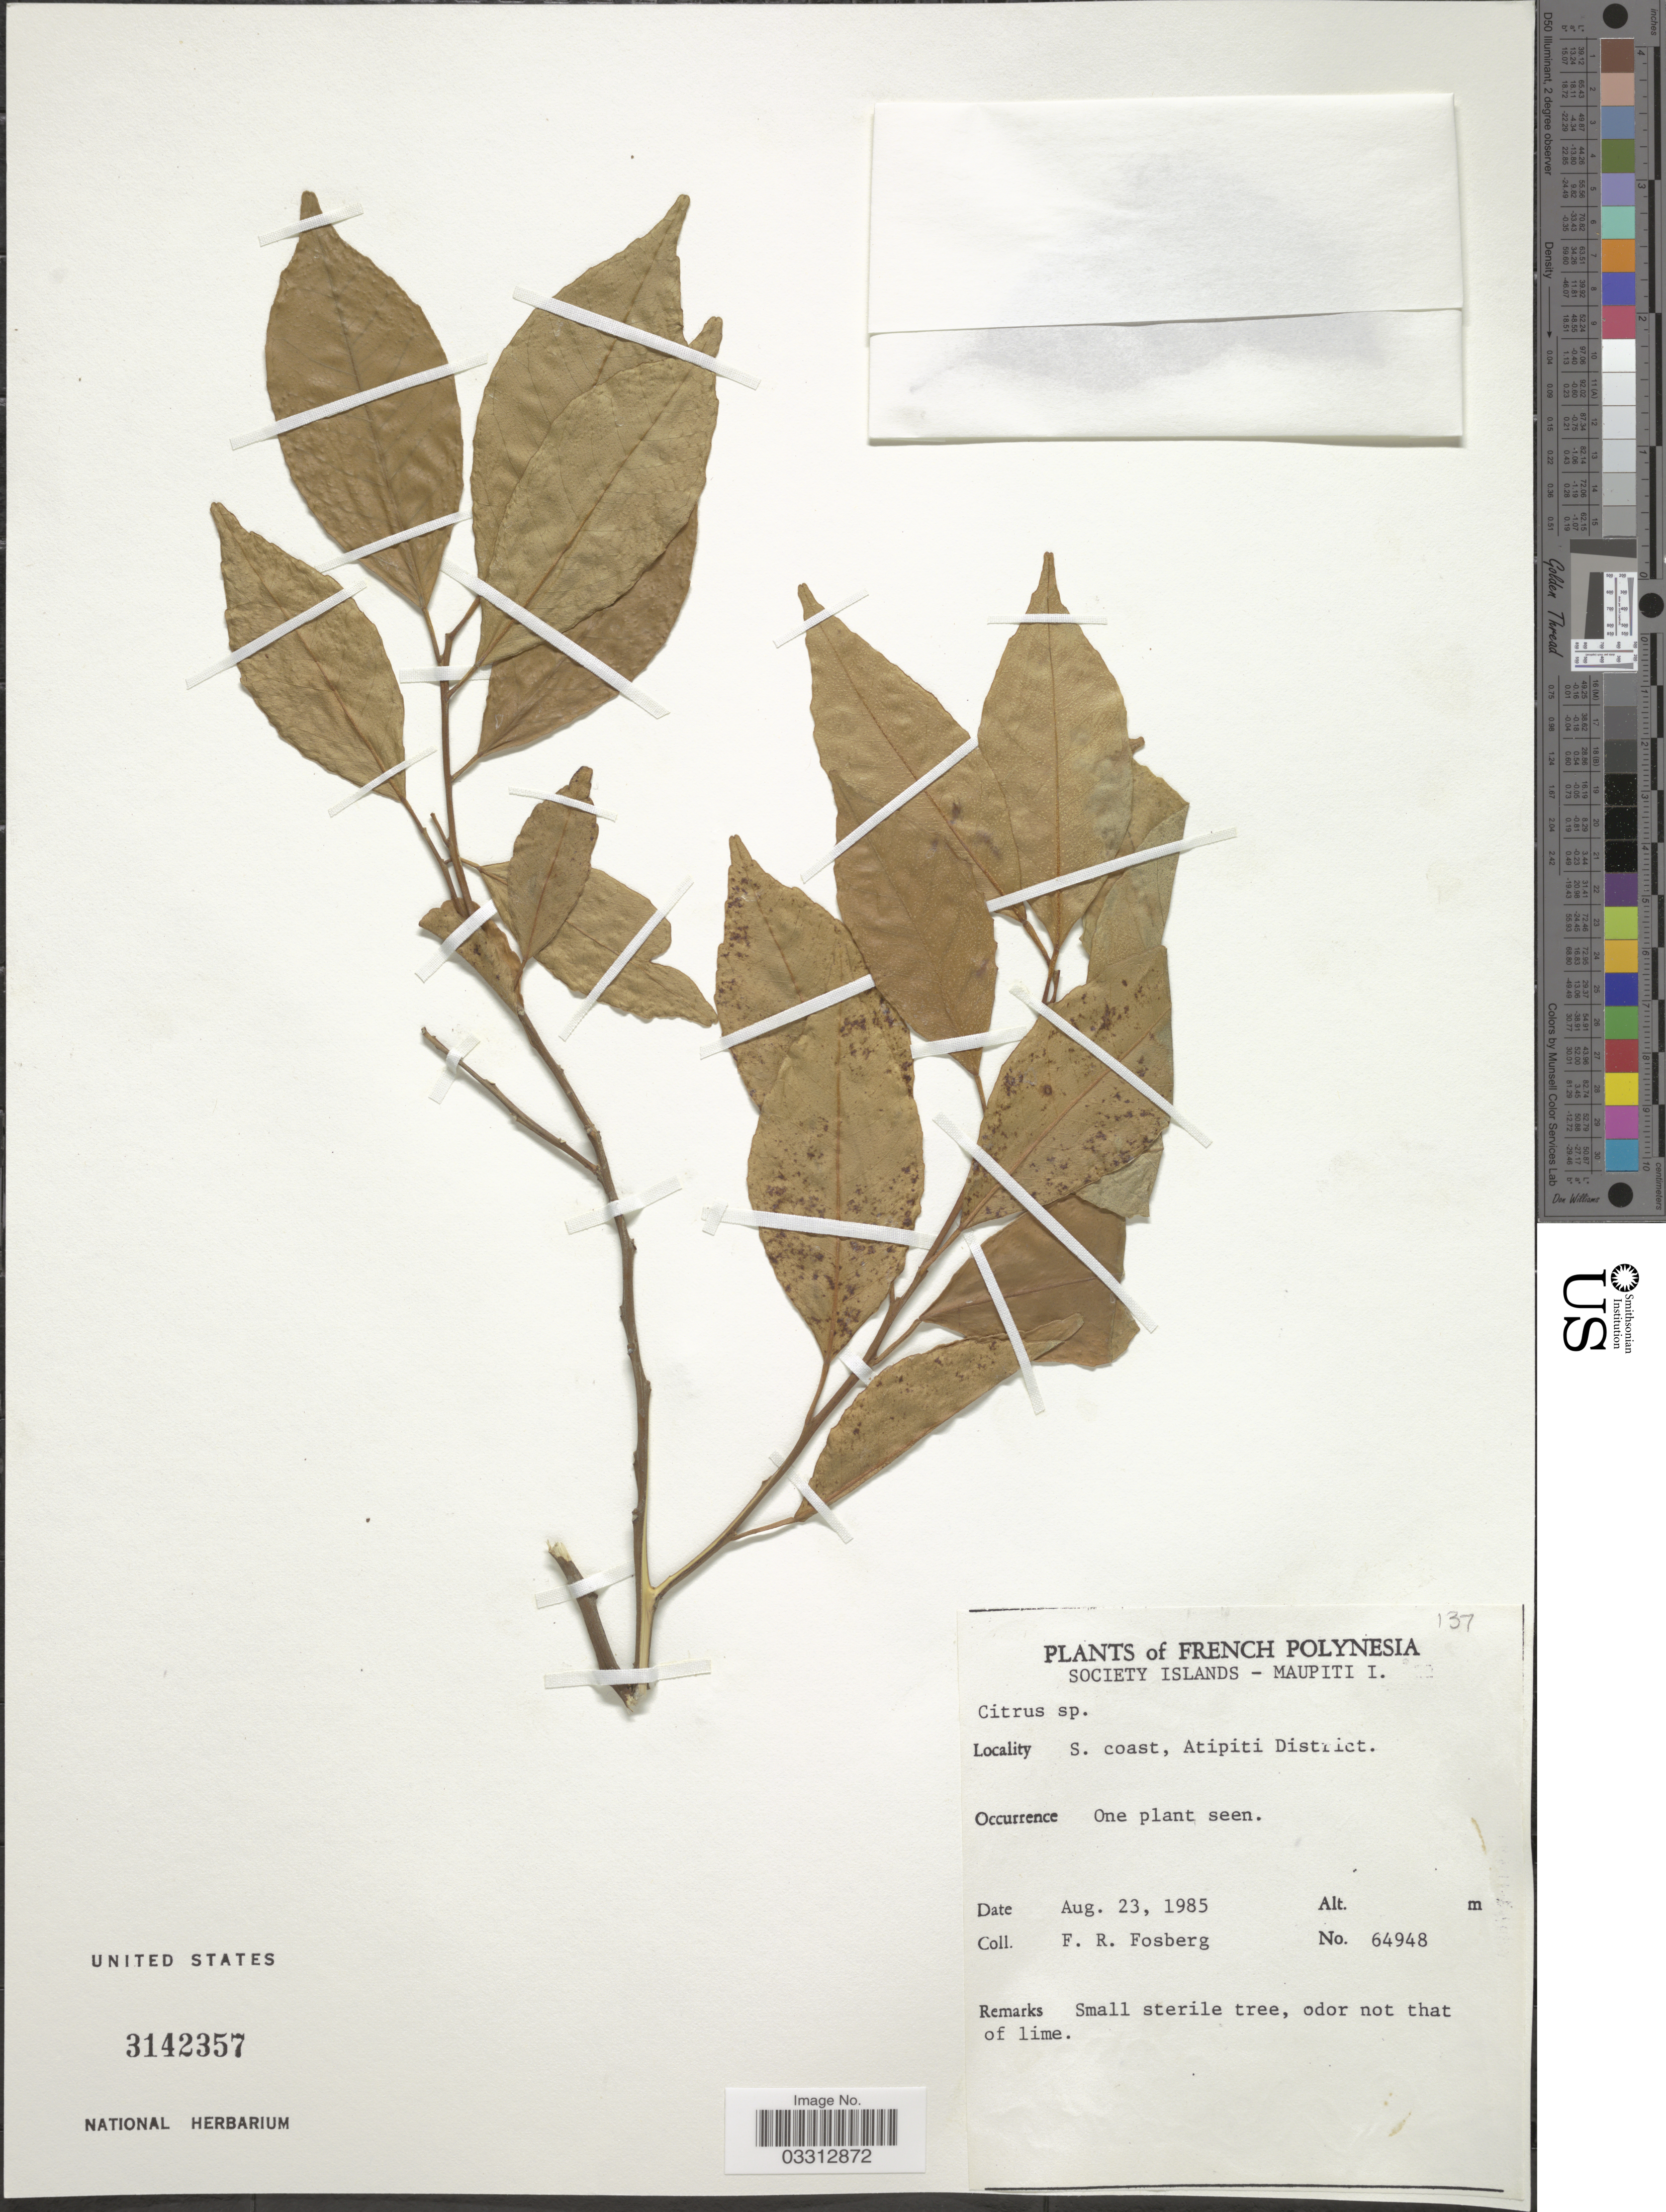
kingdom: Plantae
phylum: Tracheophyta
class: Magnoliopsida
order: Sapindales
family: Rutaceae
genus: Citrus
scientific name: Citrus sp.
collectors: F. R. Fosberg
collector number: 64948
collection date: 1985-08-23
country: French Polynesia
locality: Society Islands - Maupiti I. S. coast, Atipiti District.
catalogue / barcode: US 3142357